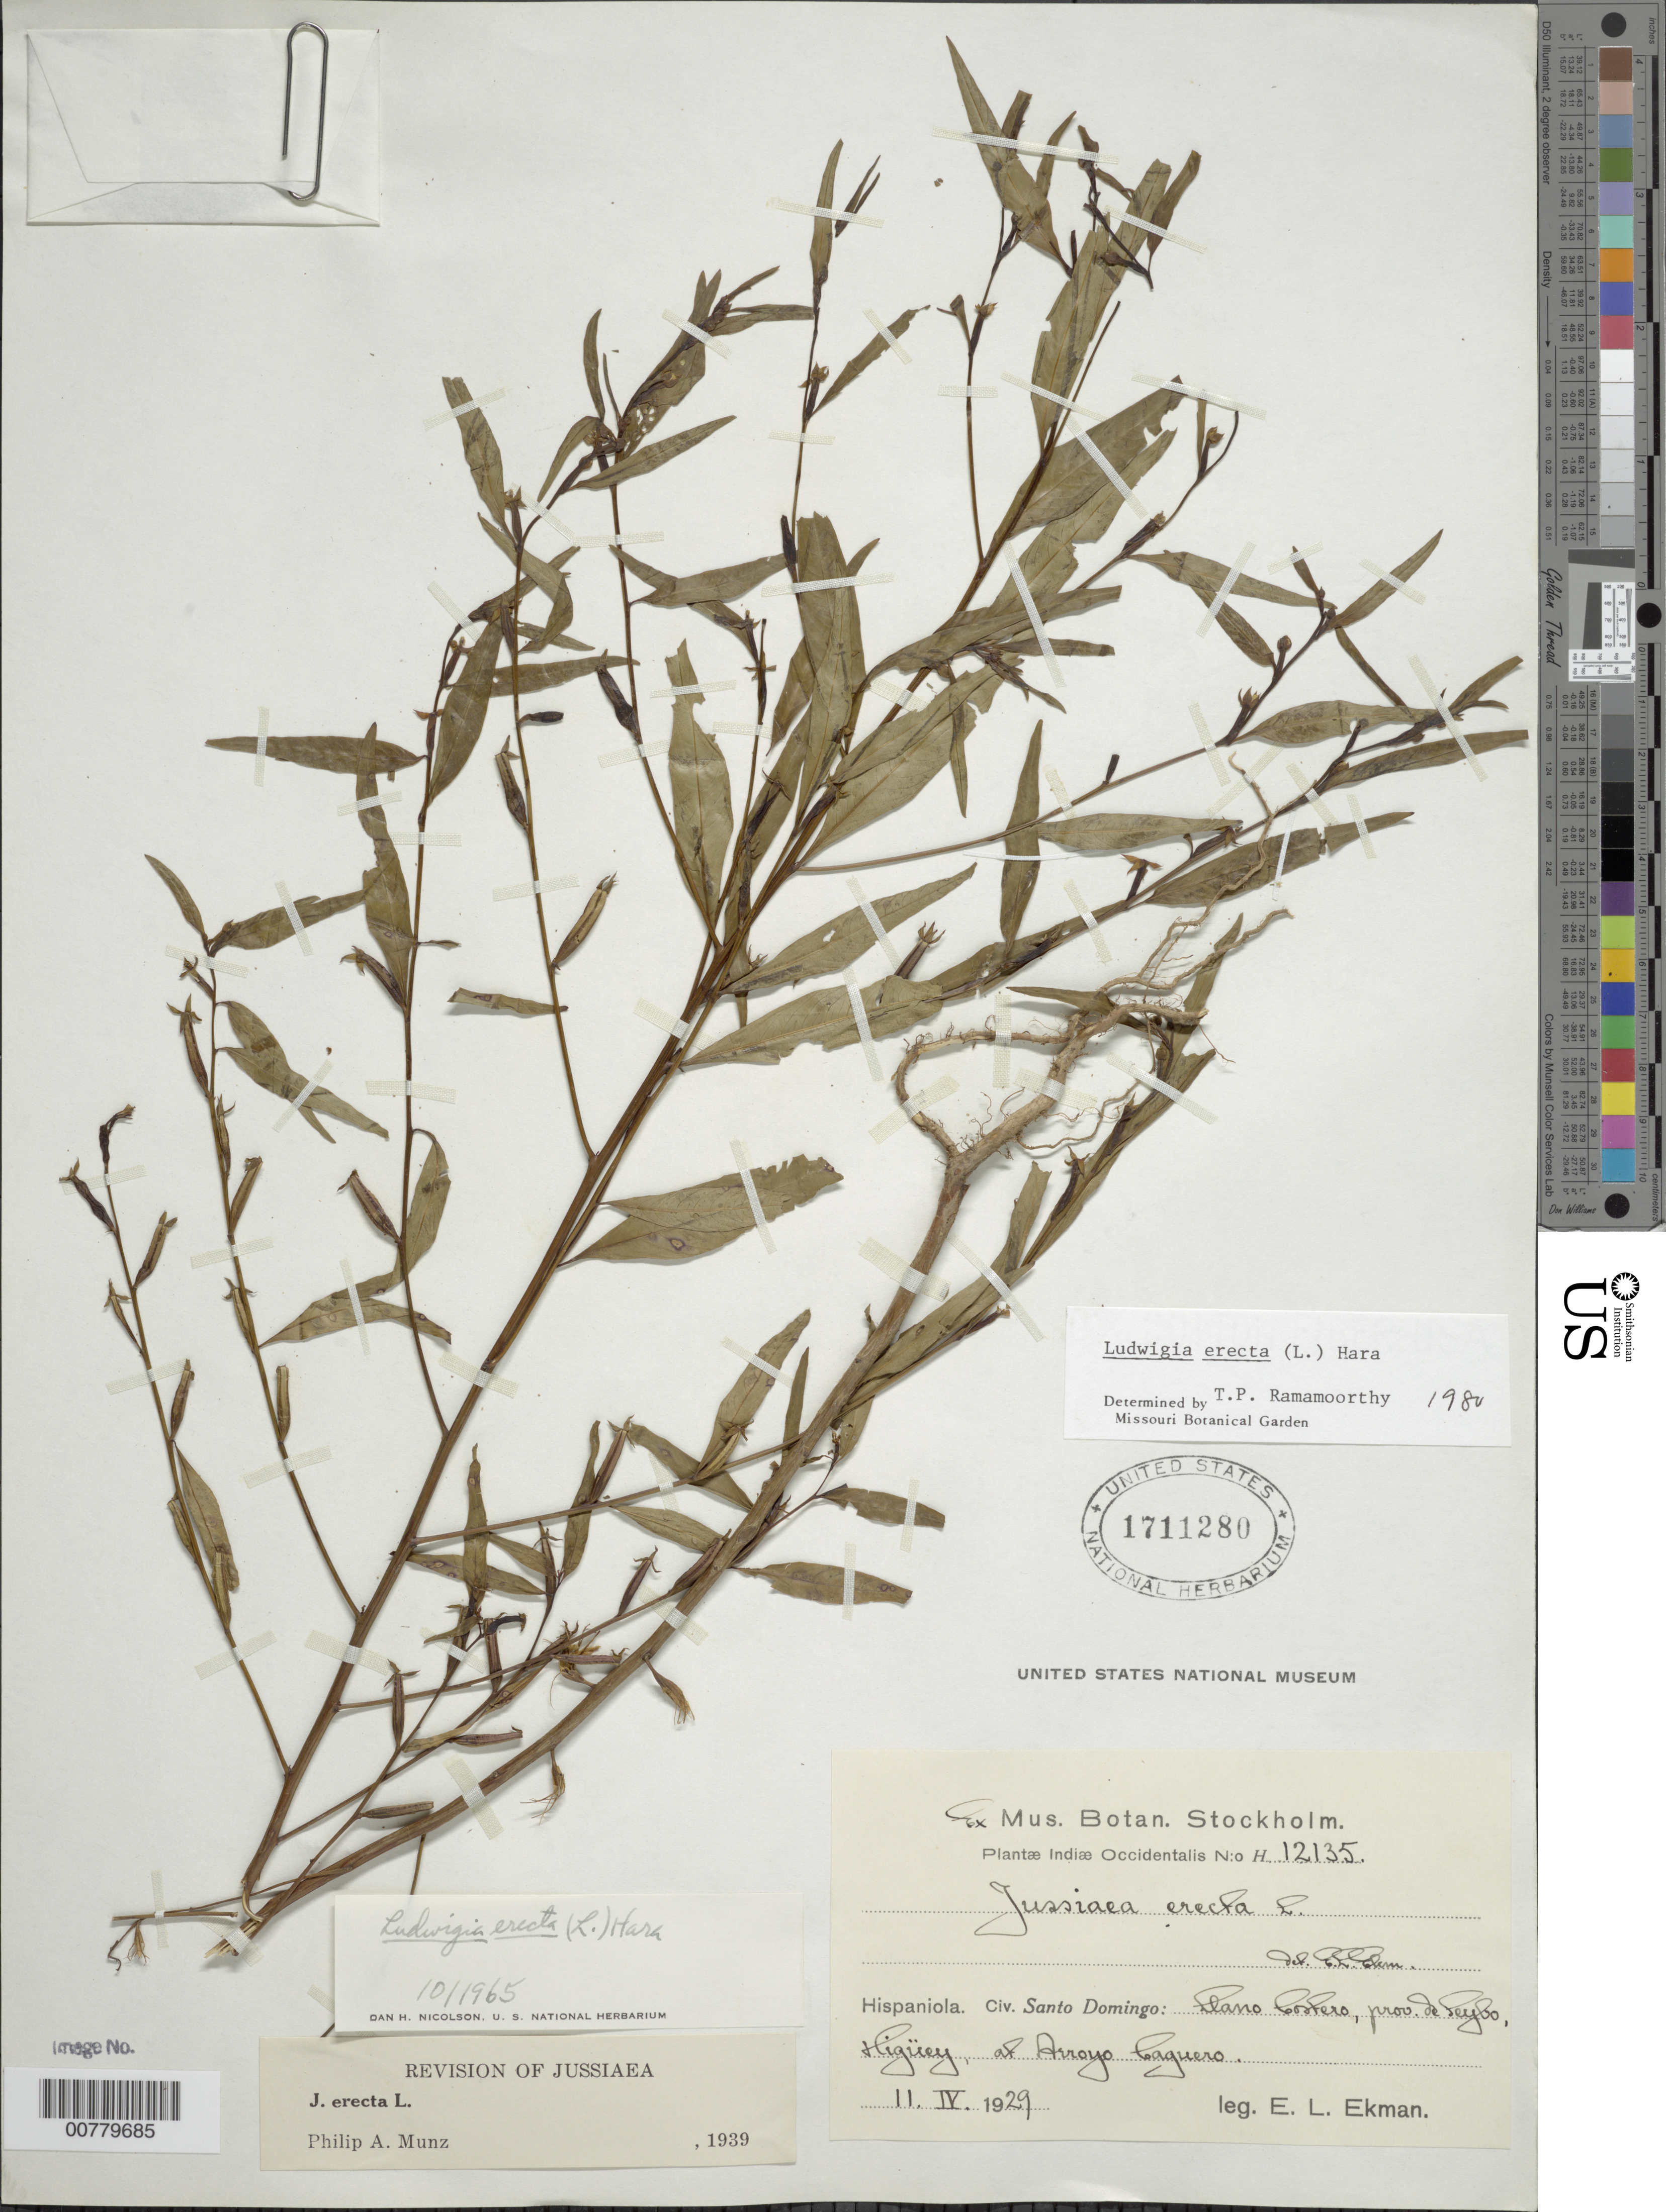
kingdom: Plantae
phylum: Tracheophyta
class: Magnoliopsida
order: Myrtales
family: Onagraceae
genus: Ludwigia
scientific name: Ludwigia erecta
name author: (L.) H. Hara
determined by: Ramamoorthy, T. P.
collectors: E. L. Ekman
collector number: H 12135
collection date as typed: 11 Apr 1929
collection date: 1929-04-11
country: Dominican Republic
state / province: El Seibo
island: Hispaniola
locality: Llano Costero, Higüey, at Caguero Stream.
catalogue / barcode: US 1711280